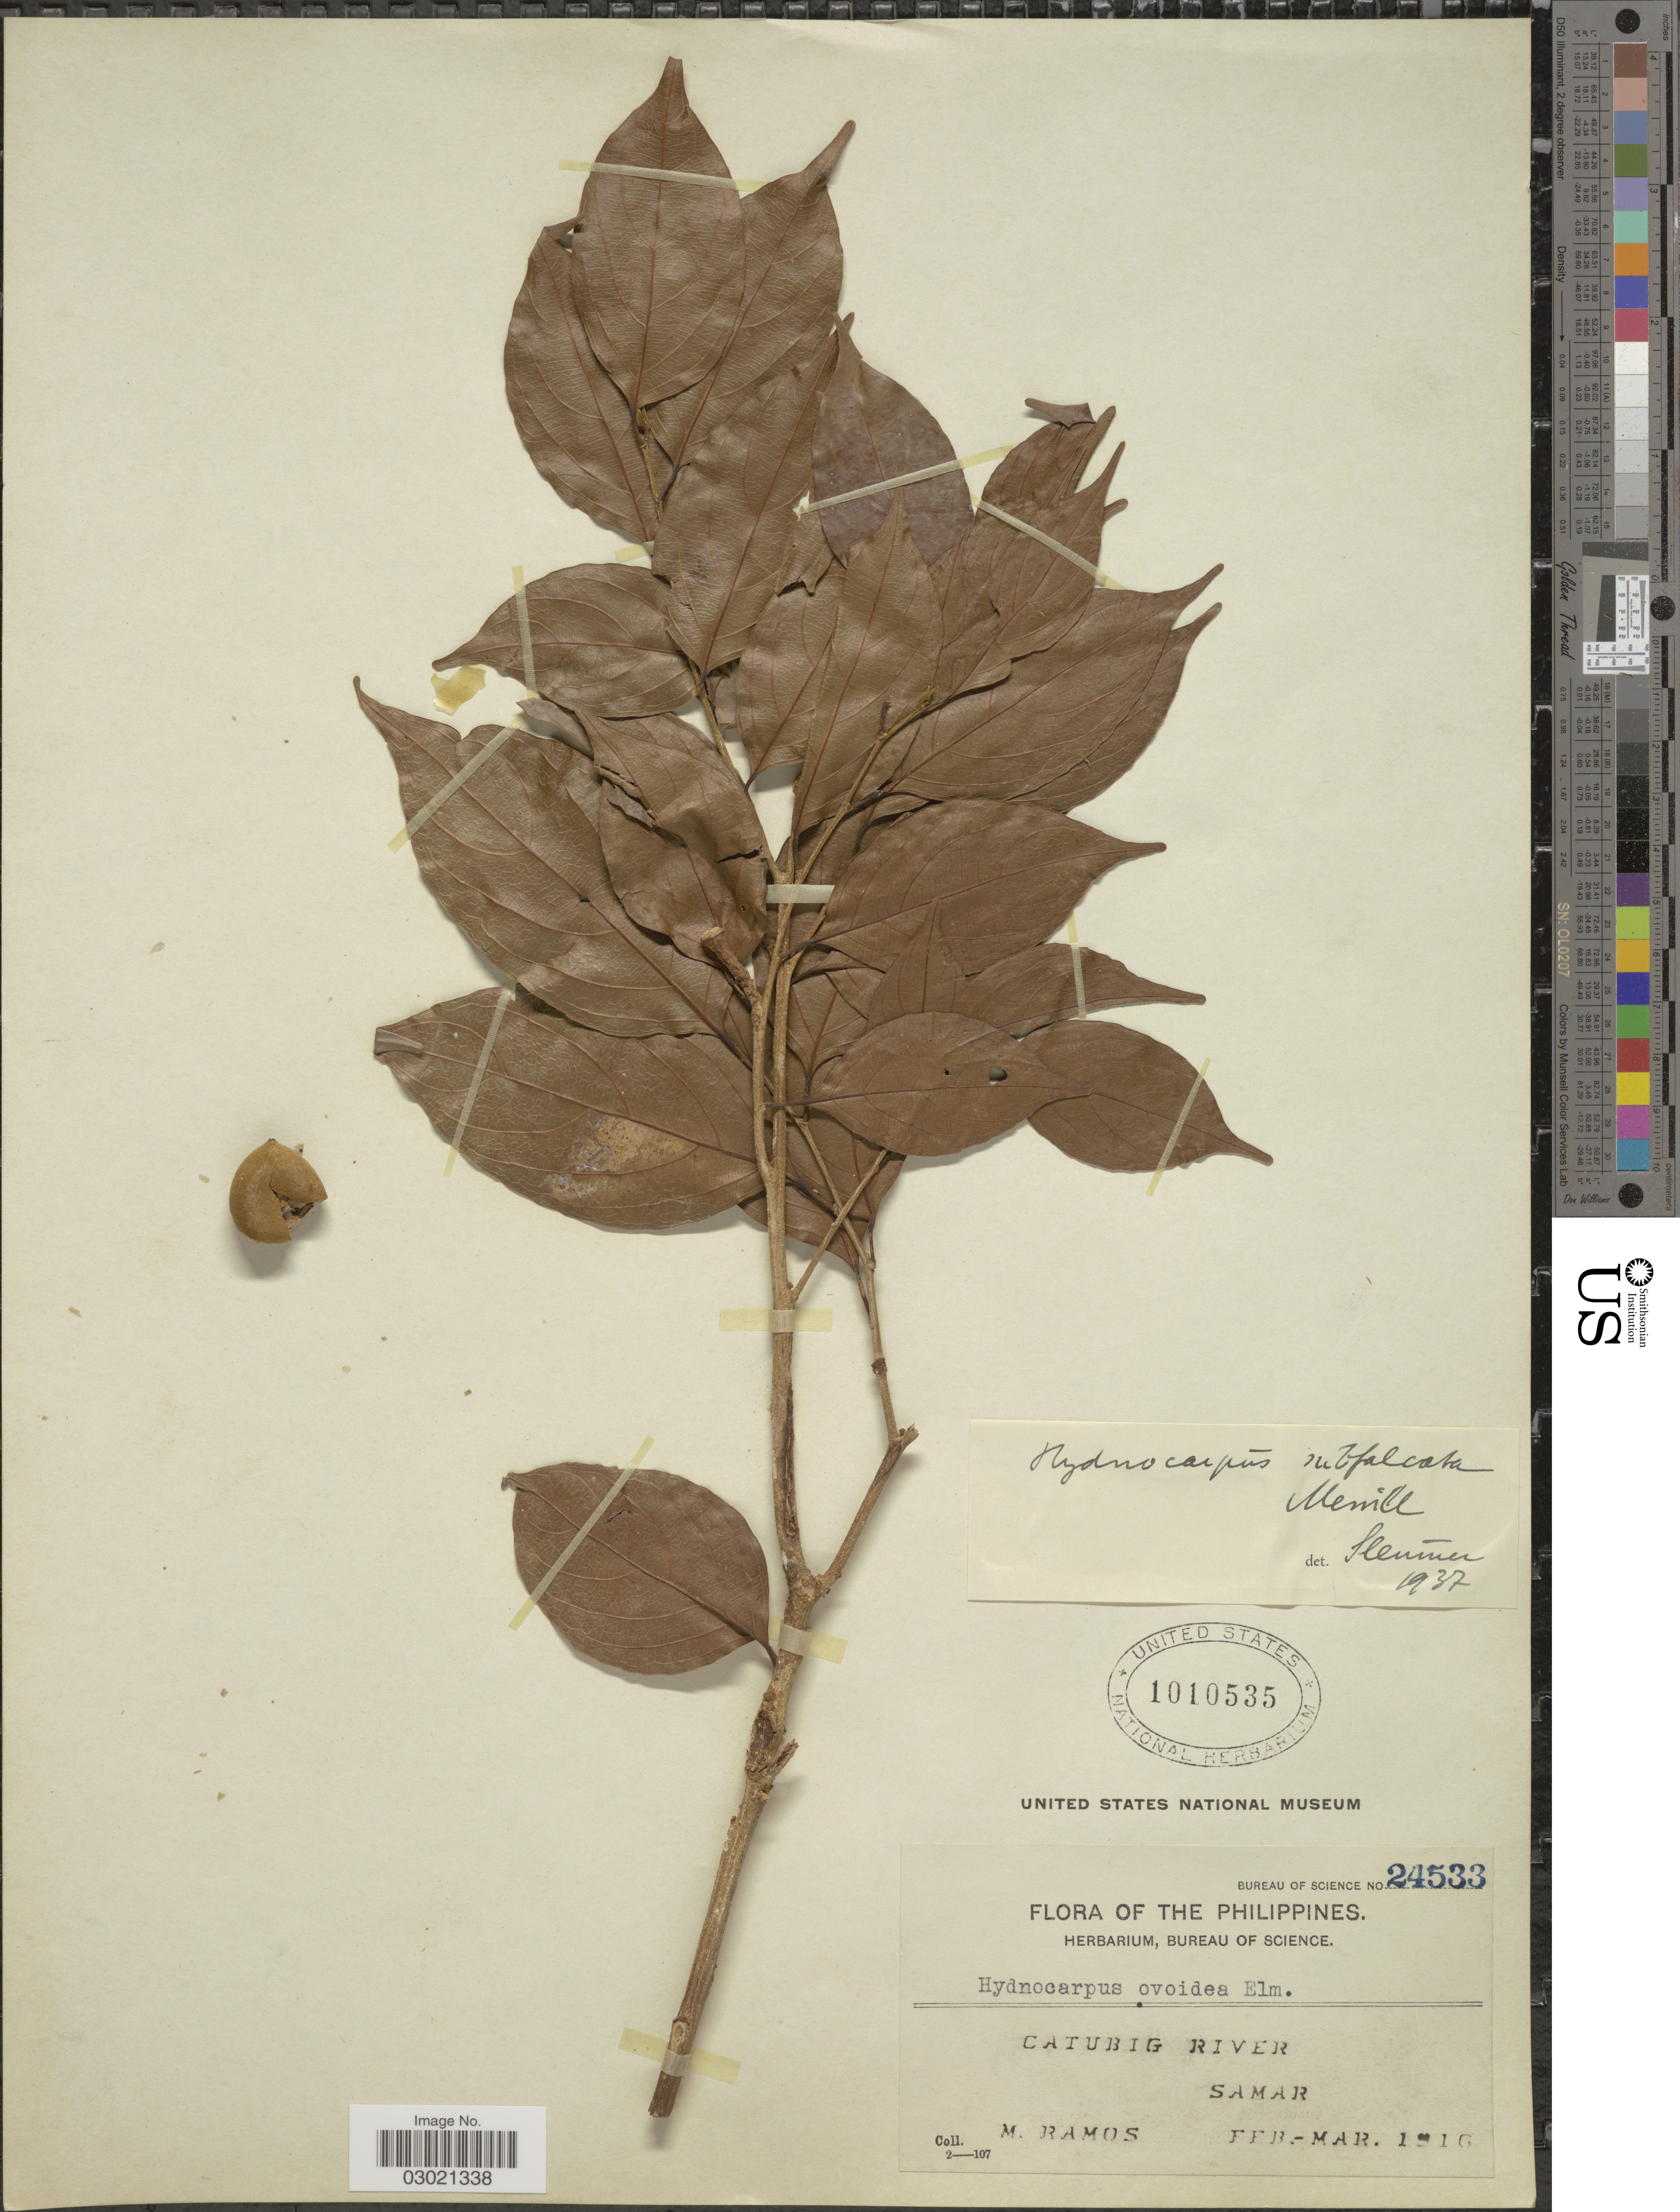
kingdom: Plantae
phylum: Tracheophyta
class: Magnoliopsida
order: Malpighiales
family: Achariaceae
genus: Hydnocarpus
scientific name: Hydnocarpus subfalcatus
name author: Merr.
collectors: M. Ramos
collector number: Bureau of Science 24533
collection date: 1916-02/1916-03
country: Philippines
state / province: Eastern Visayas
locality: Catubig River, Samar.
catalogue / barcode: US 1010535